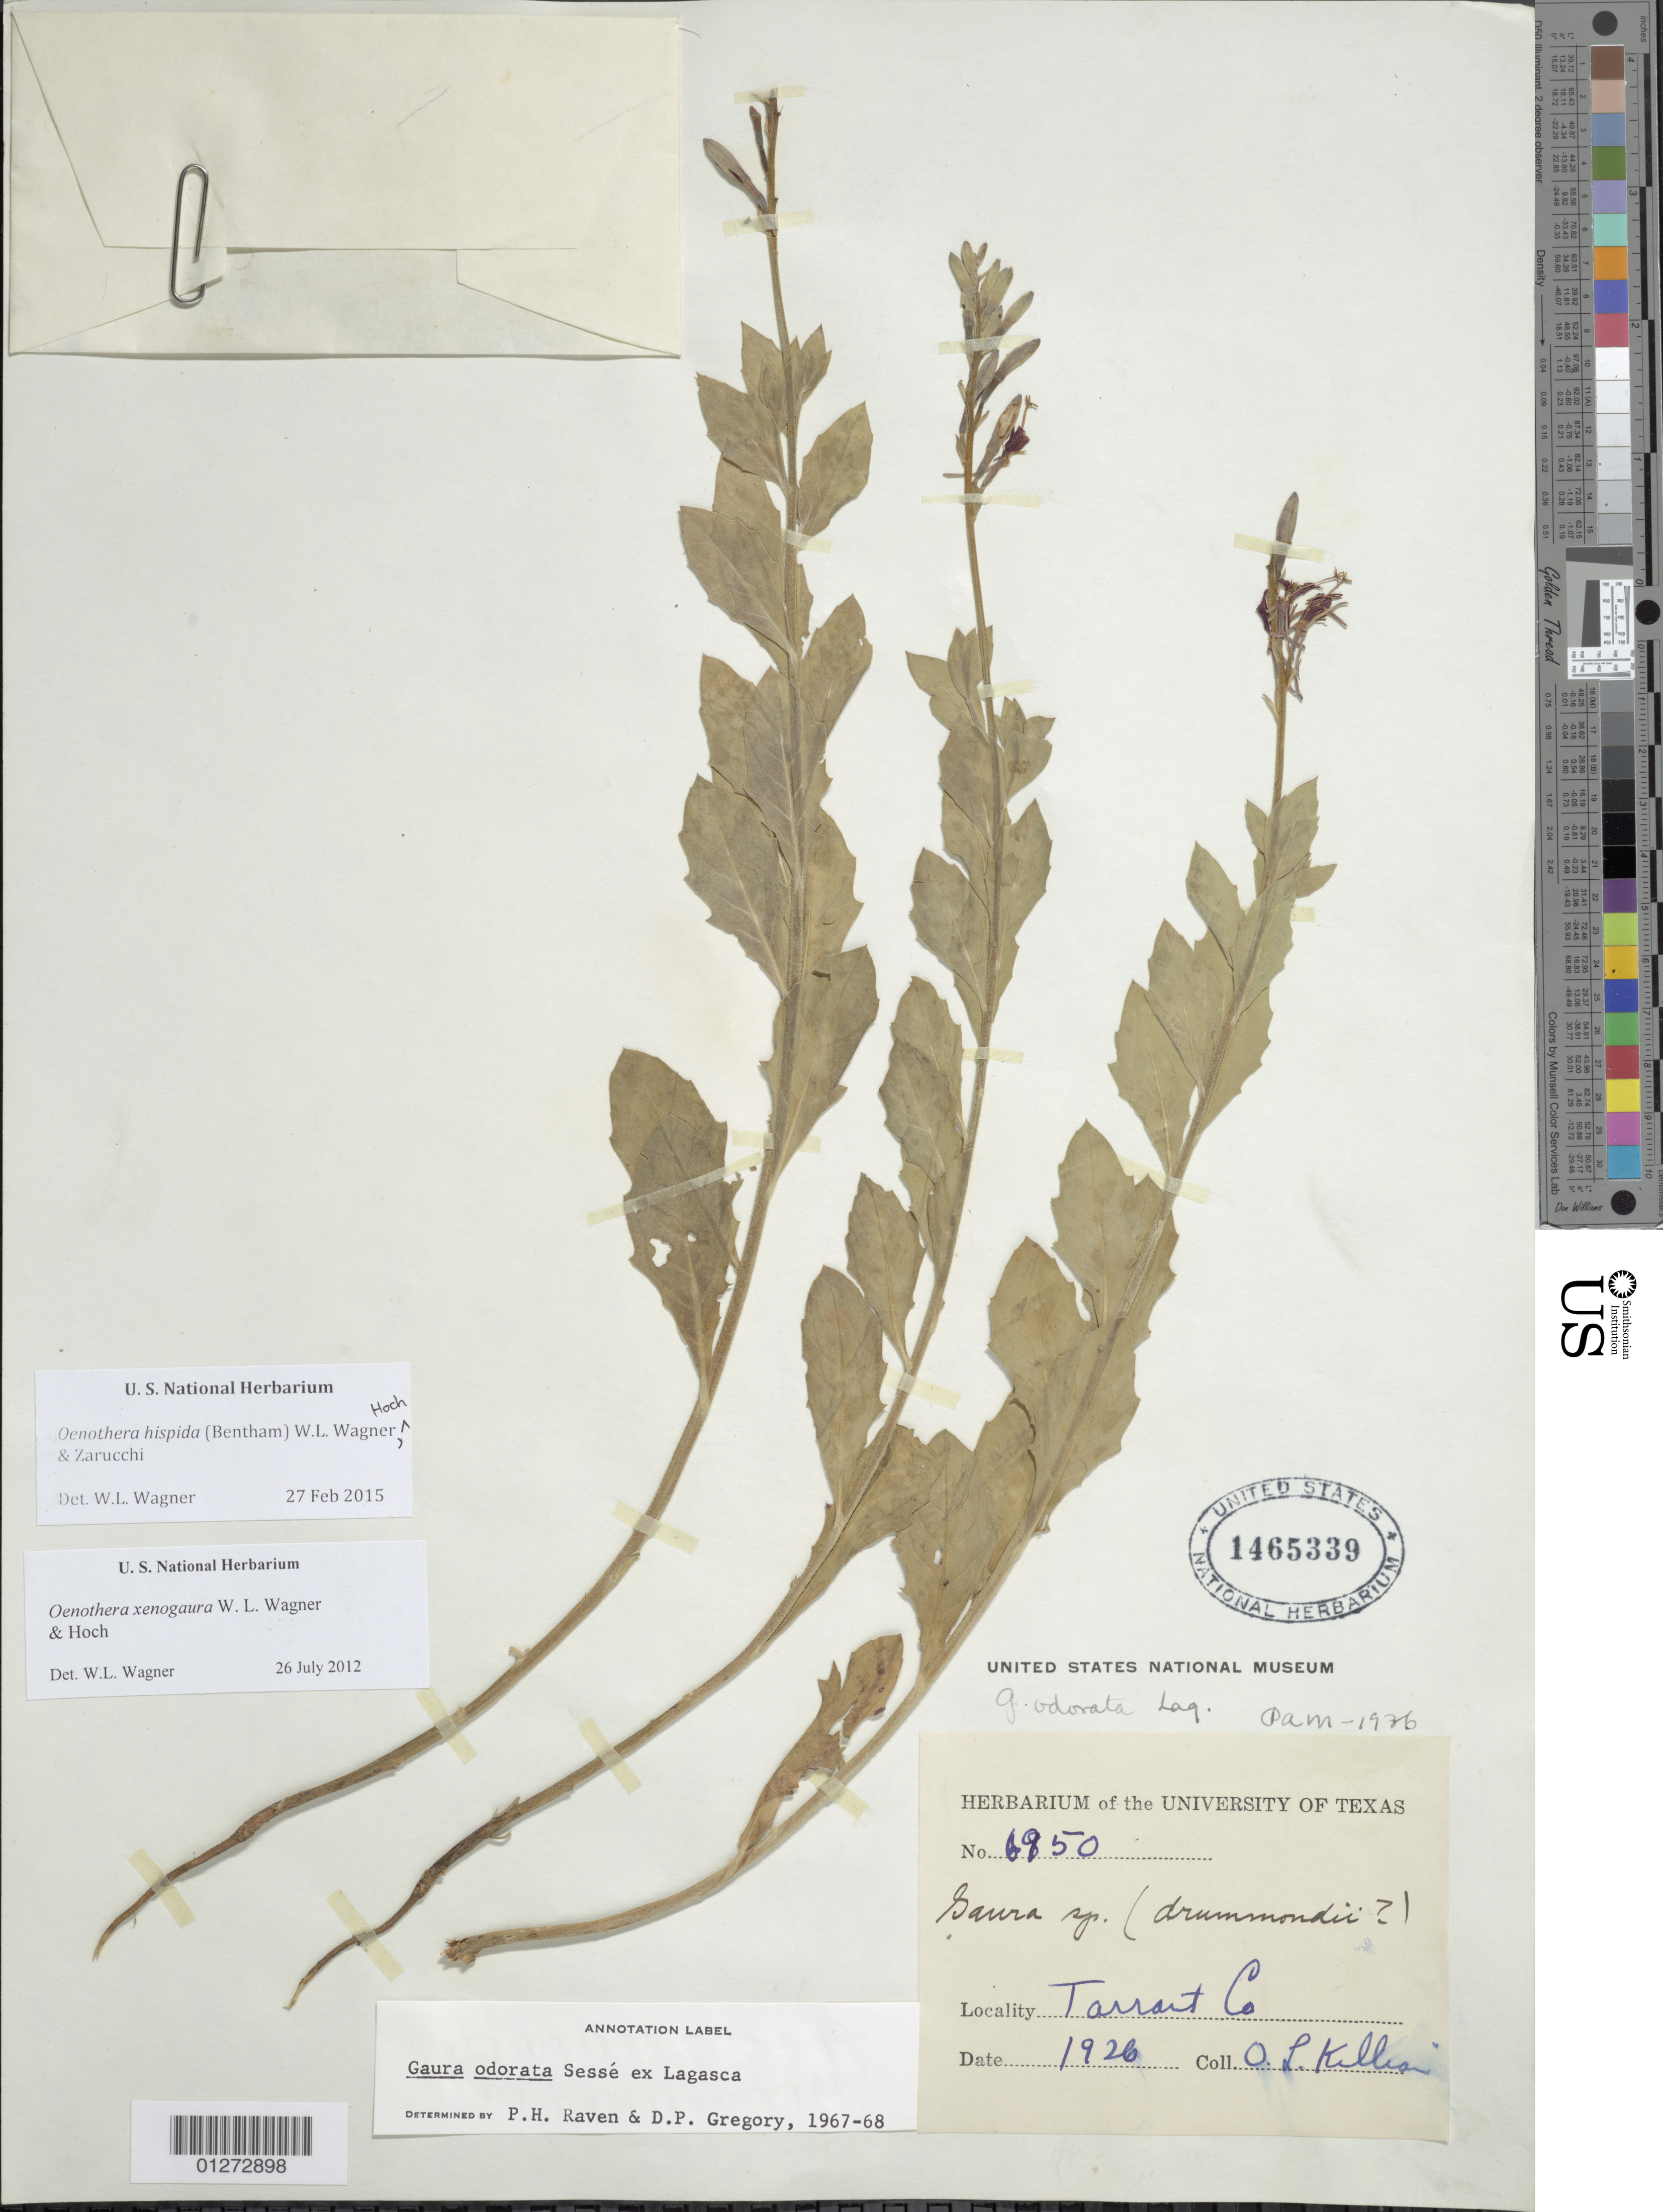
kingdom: Plantae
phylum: Tracheophyta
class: Magnoliopsida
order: Myrtales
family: Onagraceae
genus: Oenothera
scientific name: Oenothera hispida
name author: (Benth.) W.L. Wagner et al.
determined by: Wagner, W. L., (BOT), Smithsonian Institution - National Museum of Natural History (UNITED STATES)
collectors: O. Killian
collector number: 6950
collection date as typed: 1926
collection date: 1926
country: United States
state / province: Texas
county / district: Tarrant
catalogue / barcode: US 1465339